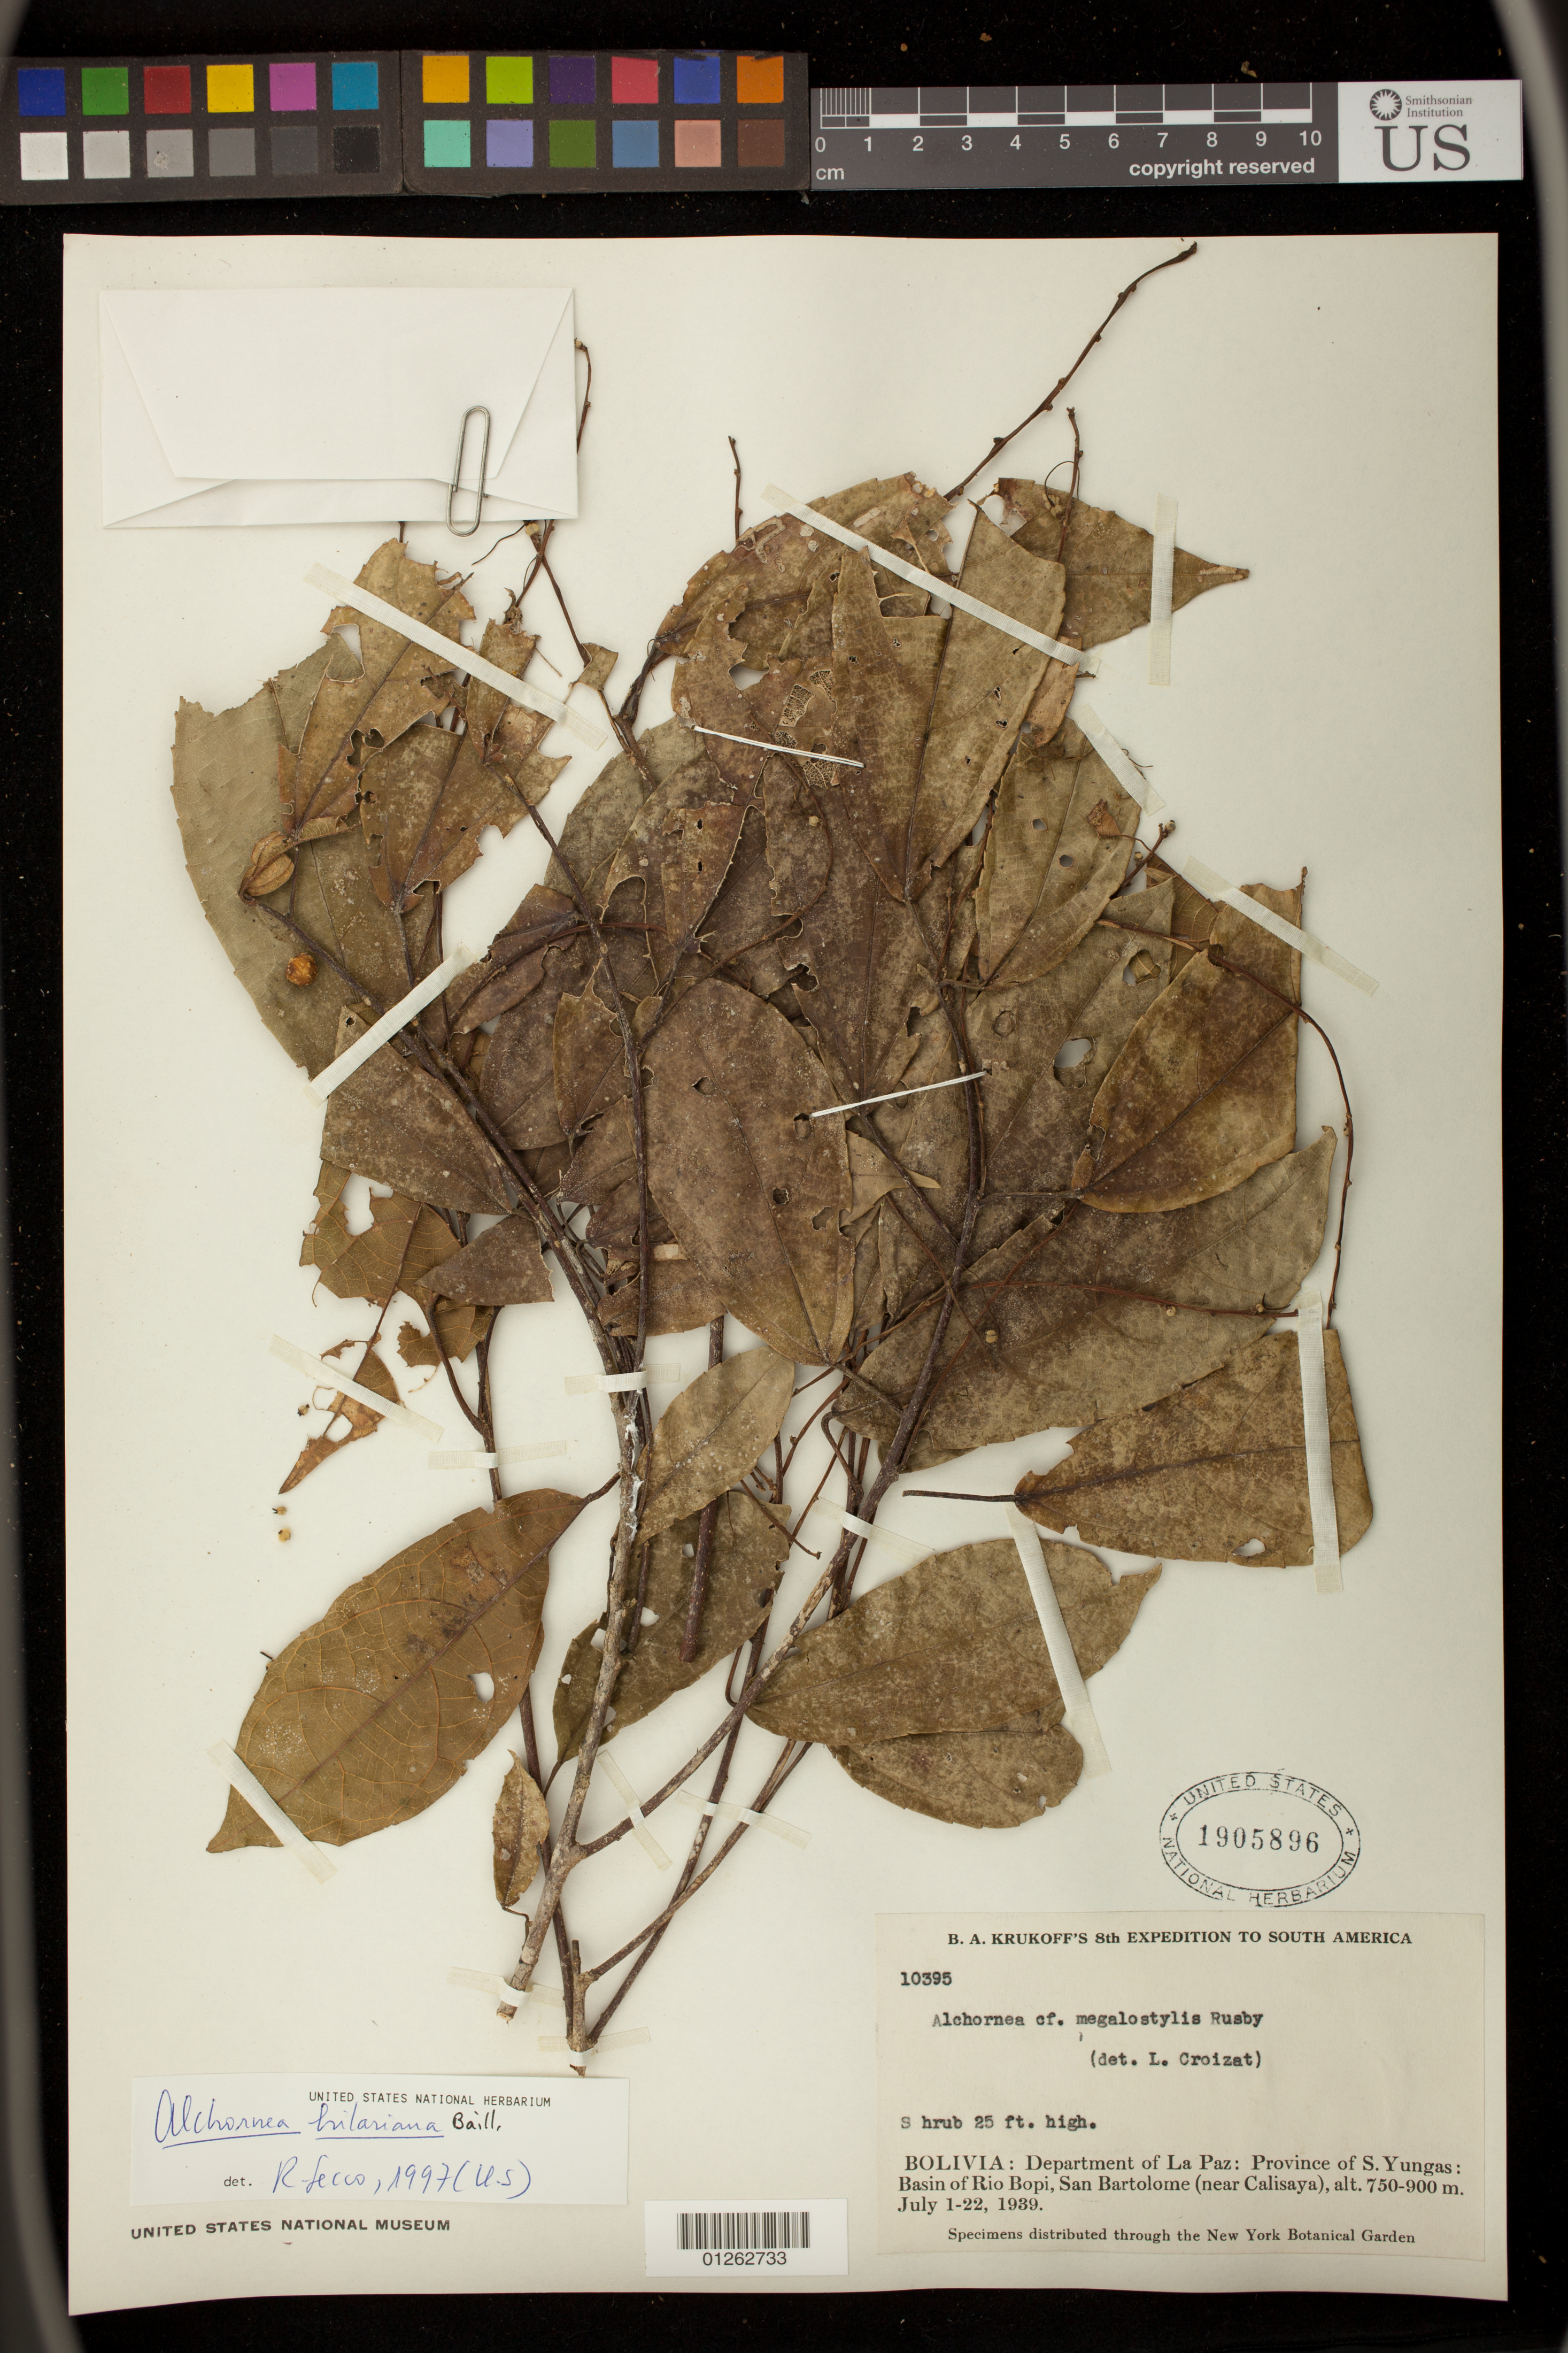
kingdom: Plantae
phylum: Tracheophyta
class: Magnoliopsida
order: Malpighiales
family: Euphorbiaceae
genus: Alchornea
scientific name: Alchornea hilariana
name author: Baill.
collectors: B. A. Krukoff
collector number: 10395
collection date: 1939-07-01/1939-07-22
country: Bolivia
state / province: La Páz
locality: Province of S Yungas: Basin of Rio Bopi, San Bartolome (near Calisaya).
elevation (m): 750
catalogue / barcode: US 1905896